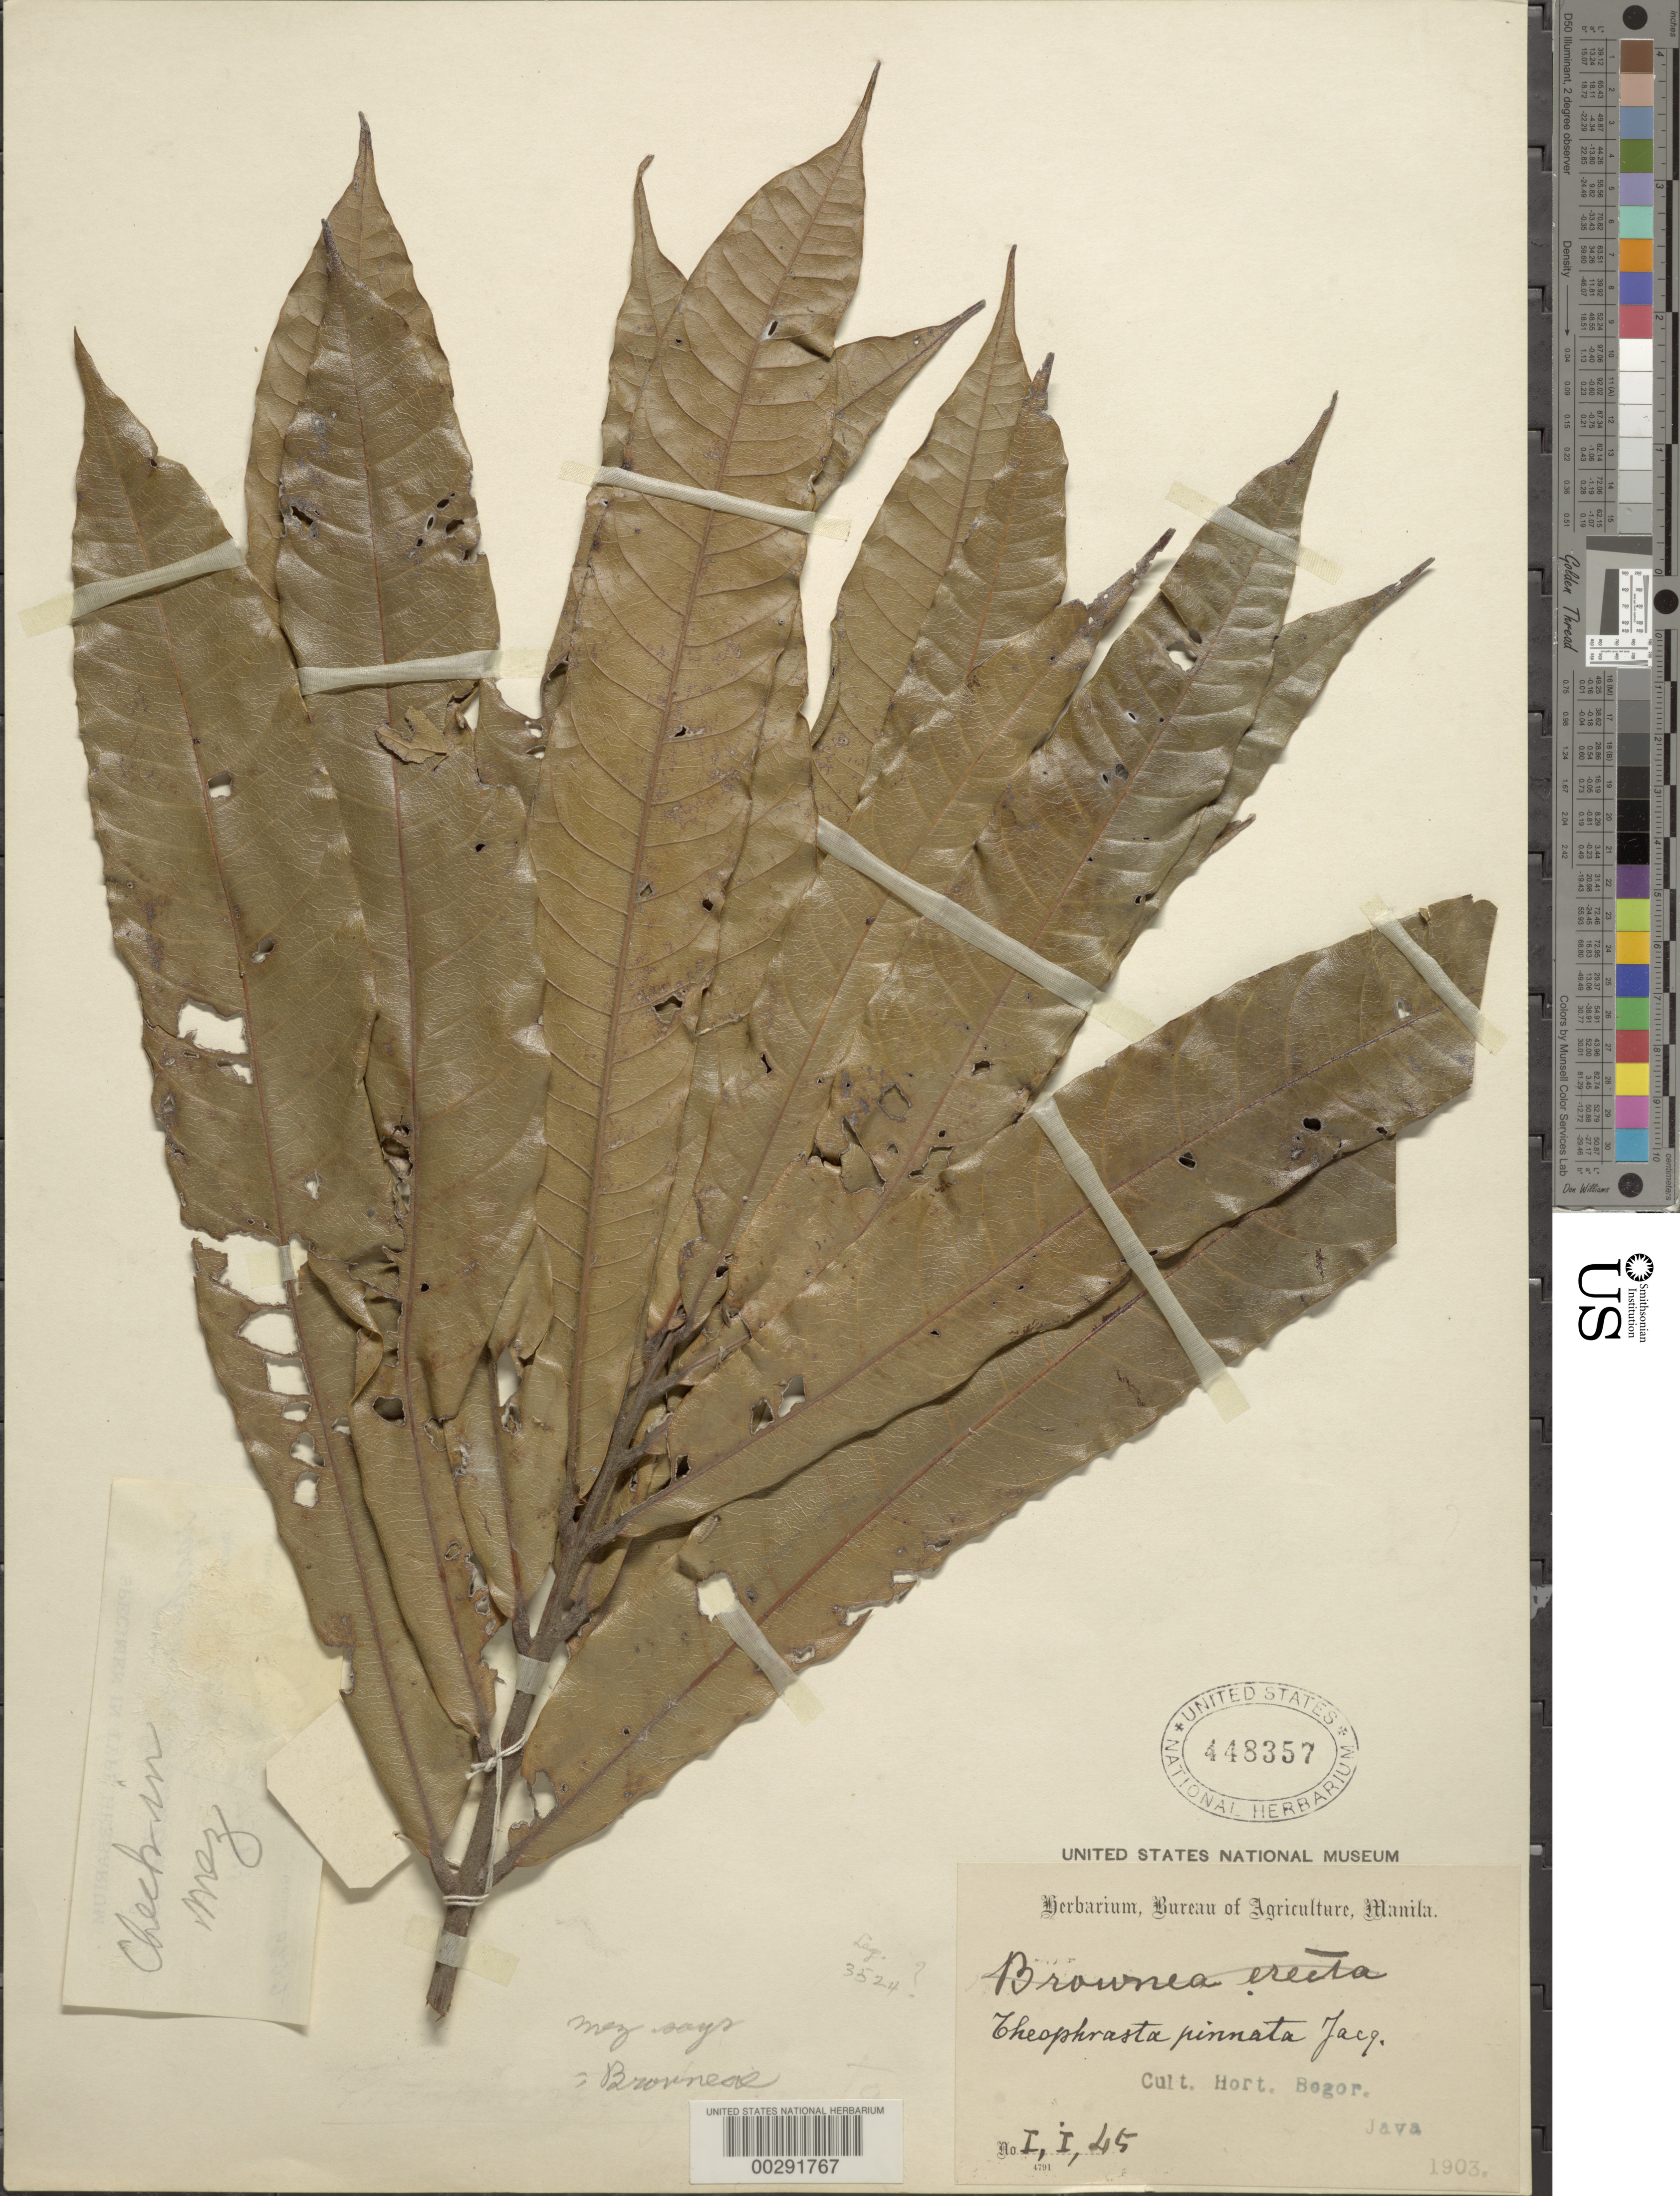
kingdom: Plantae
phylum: Tracheophyta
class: Magnoliopsida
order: Fabales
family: Fabaceae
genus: Brownea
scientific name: Brownea sp.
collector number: I,i,45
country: Indonesia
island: Java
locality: Bogor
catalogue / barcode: US 448357